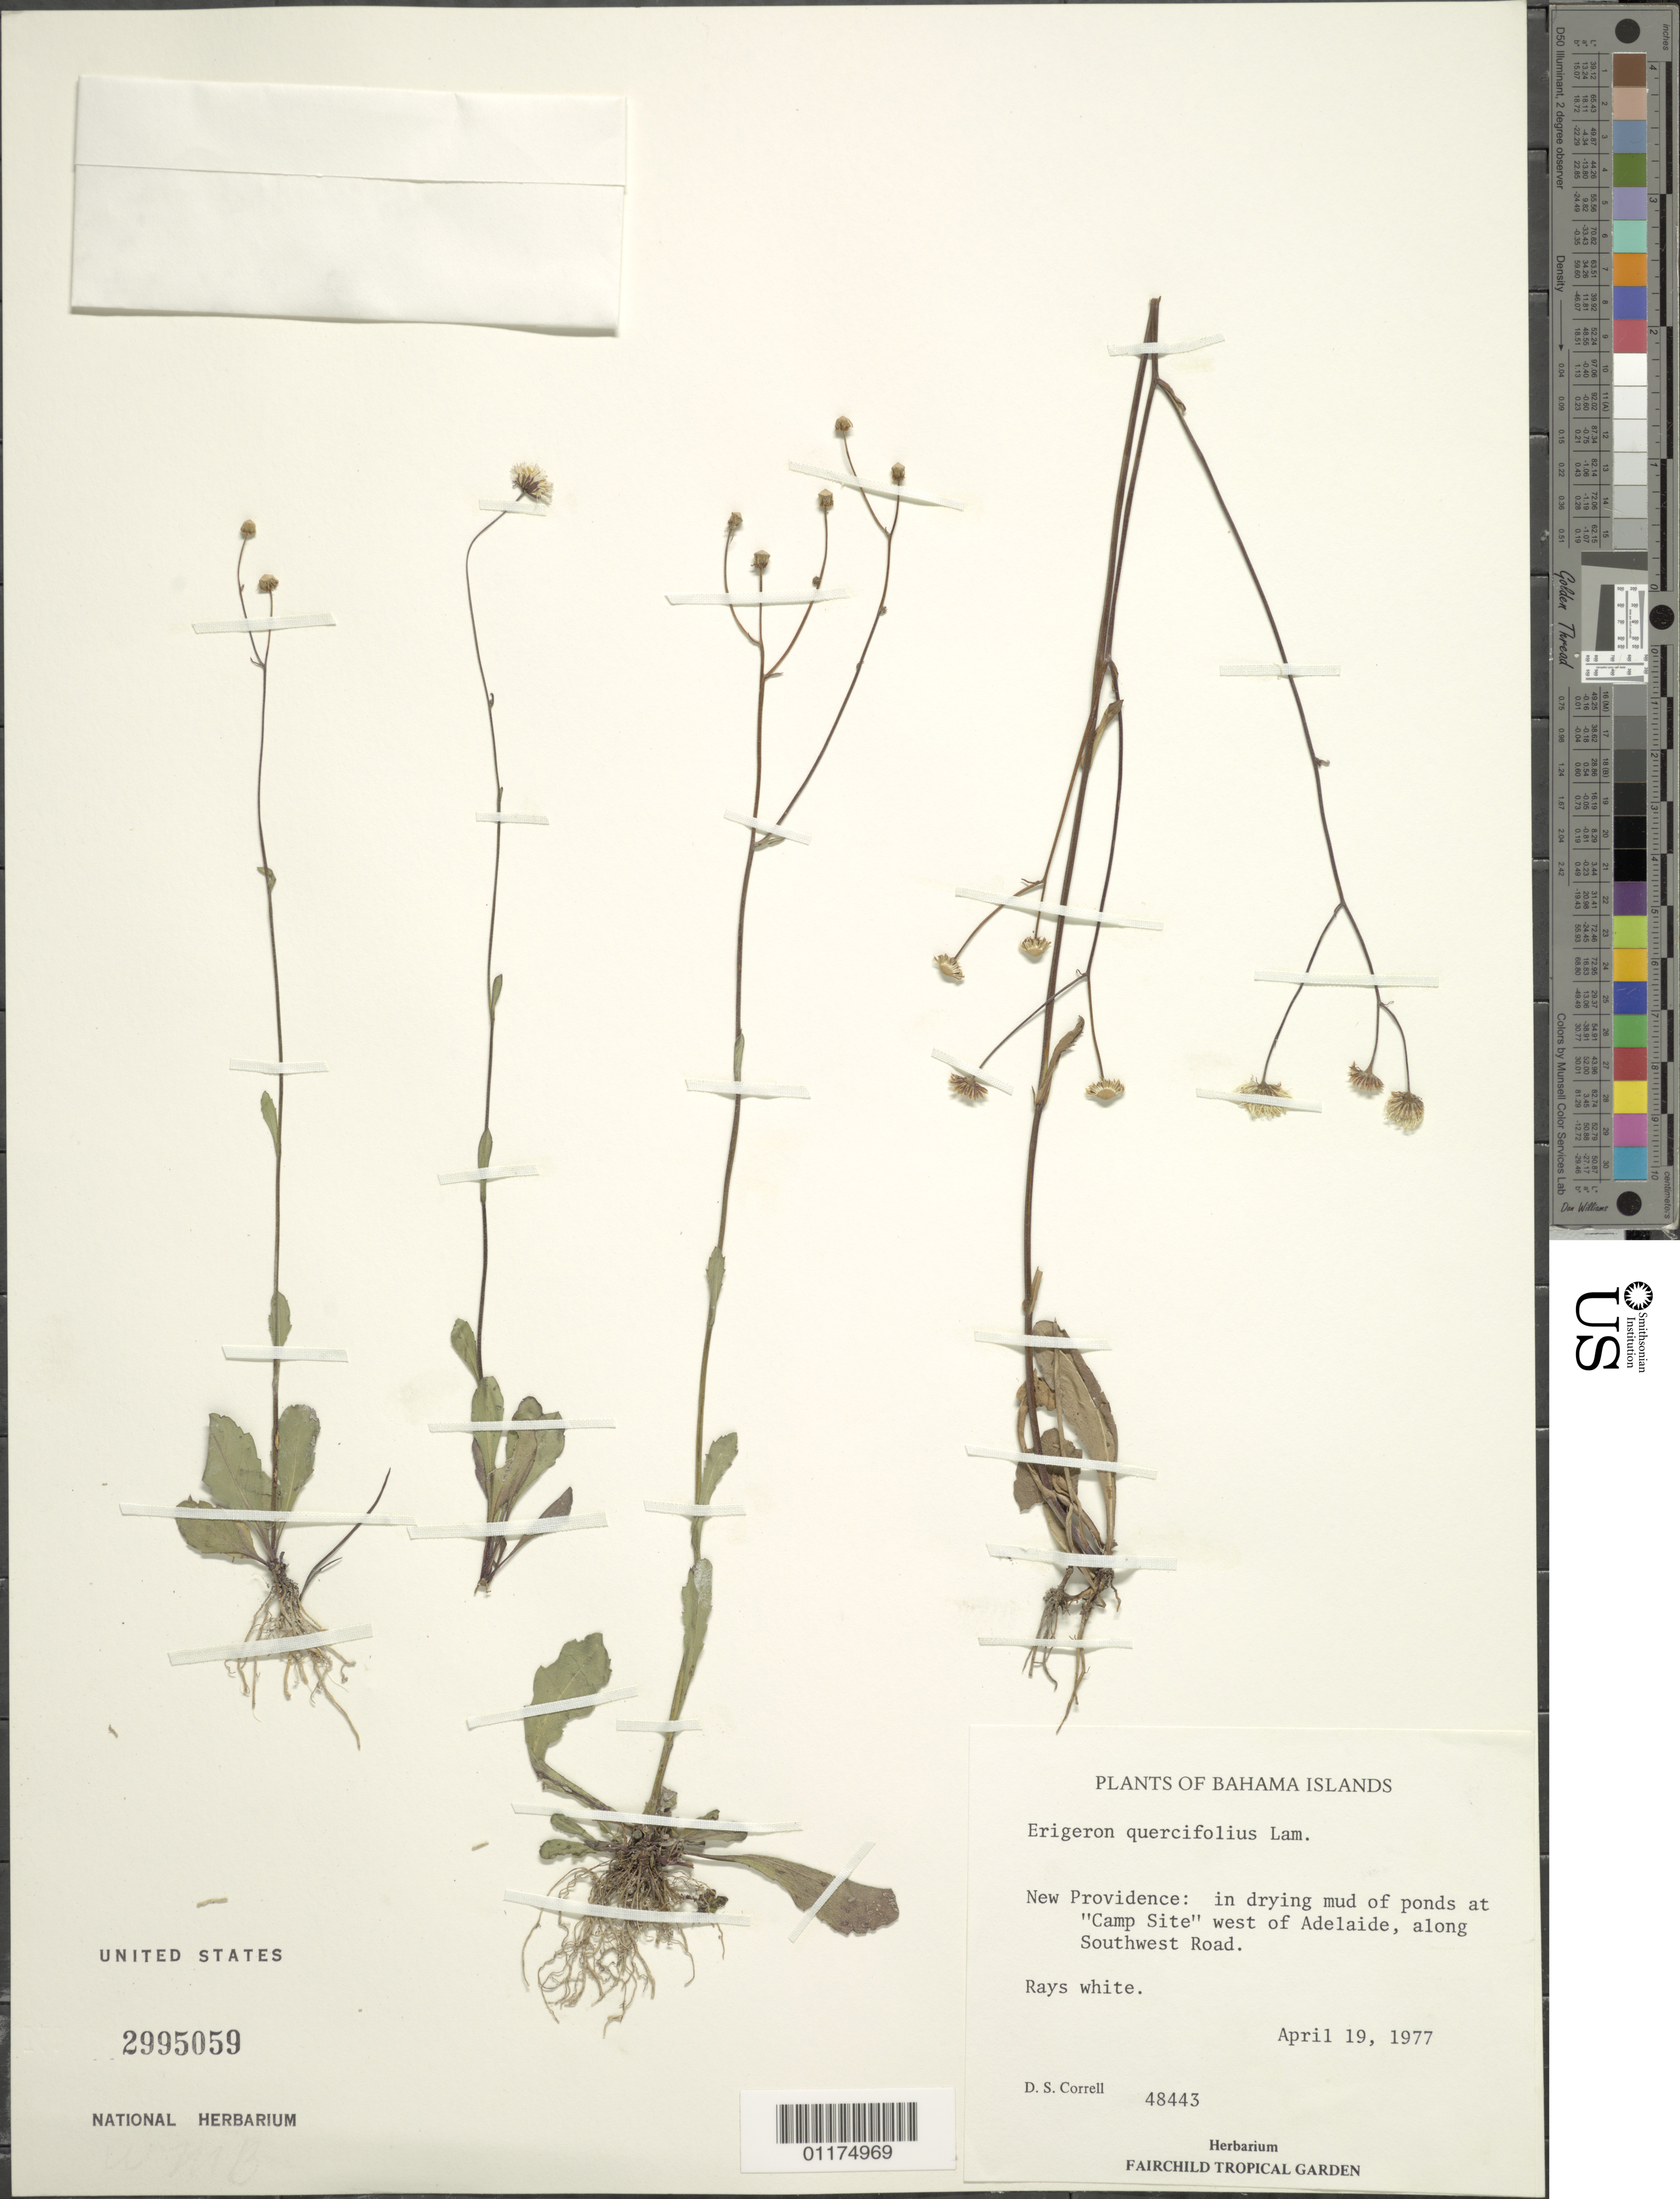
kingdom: Plantae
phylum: Tracheophyta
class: Magnoliopsida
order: Asterales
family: Asteraceae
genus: Erigeron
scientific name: Erigeron quercifolius Lam.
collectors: D. S. Correll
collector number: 48443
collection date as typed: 19 Apr 1977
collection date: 1977-04-19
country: Bahamas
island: New Providence I.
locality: in drying mud of ponds at "Camp Site" west of Adelaide, along Southwest Road.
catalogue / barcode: US 2995059